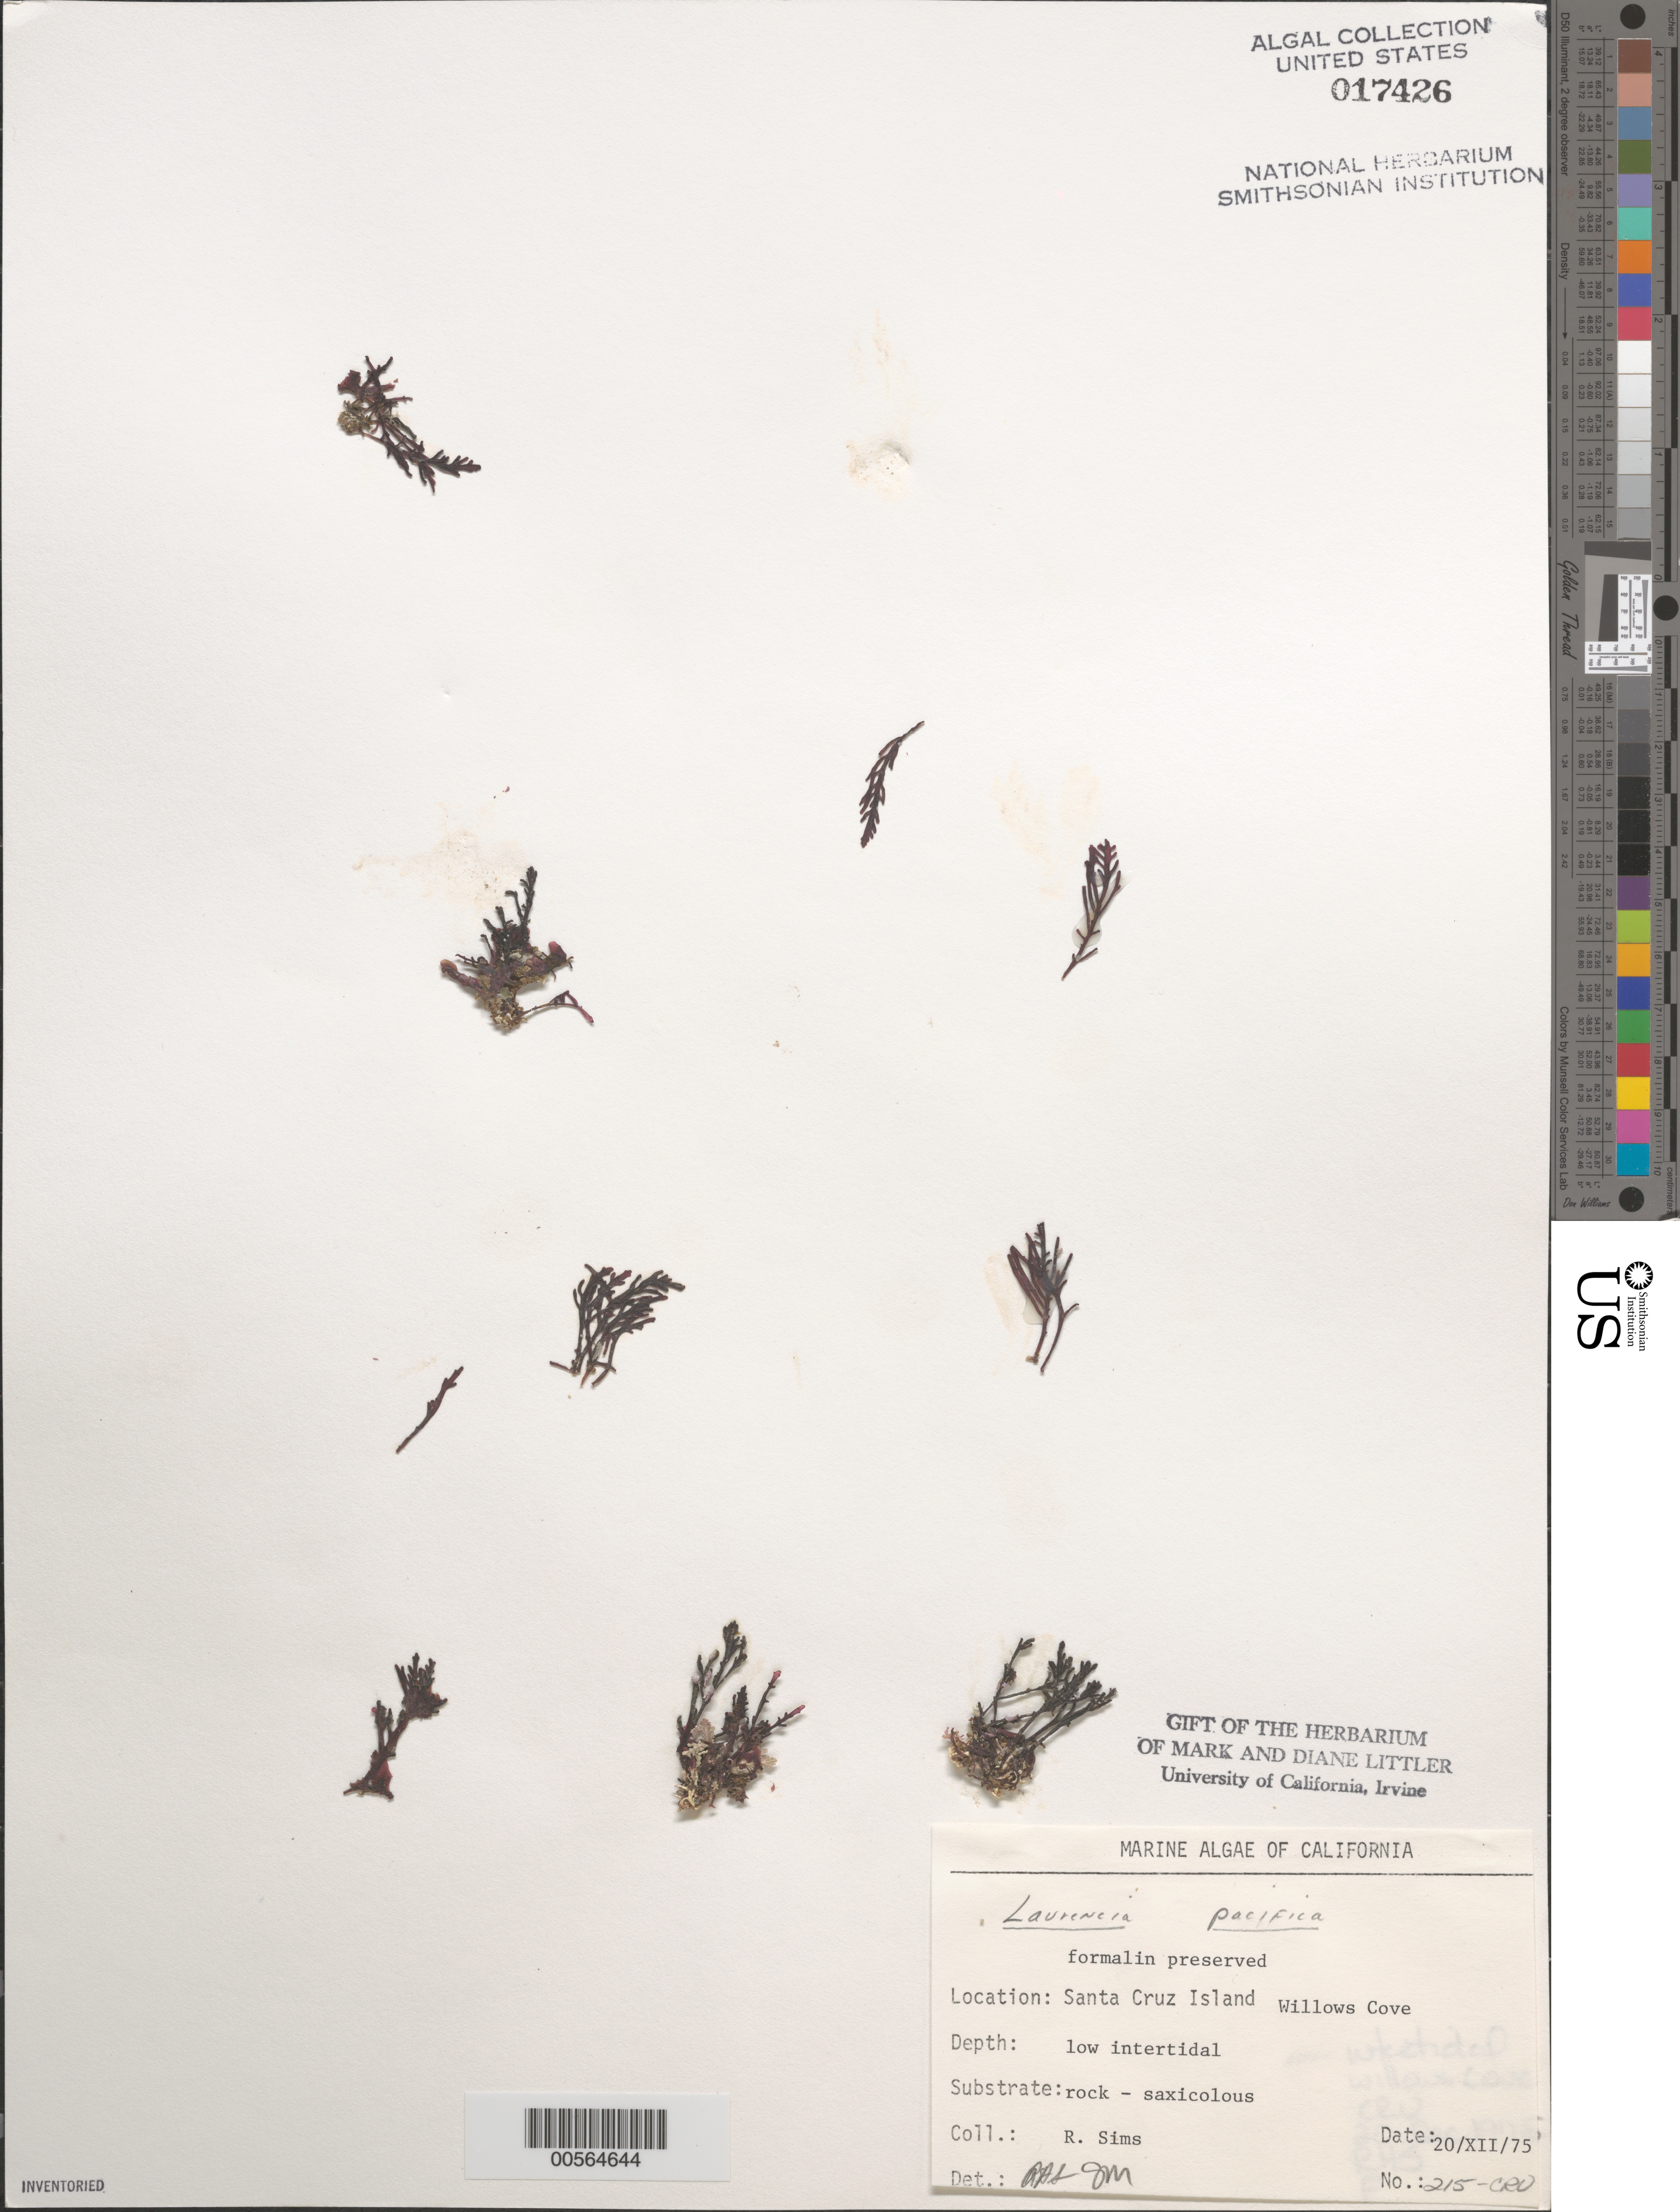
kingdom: Plantae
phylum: Rhodophyta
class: Florideophyceae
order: Ceramiales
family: Rhodomelaceae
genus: Laurencia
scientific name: Laurencia pacifica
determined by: Sims, Robert H.; Murray, S. N.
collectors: R. H. Sims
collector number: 215-cru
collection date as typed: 20 Dec 1975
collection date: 1975-12-20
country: United States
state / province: California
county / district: Santa Barbara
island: Santa Cruz Island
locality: Willows Cove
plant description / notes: BLM-SOCALBIGHT Rocky Intertidal Survey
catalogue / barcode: US 17426